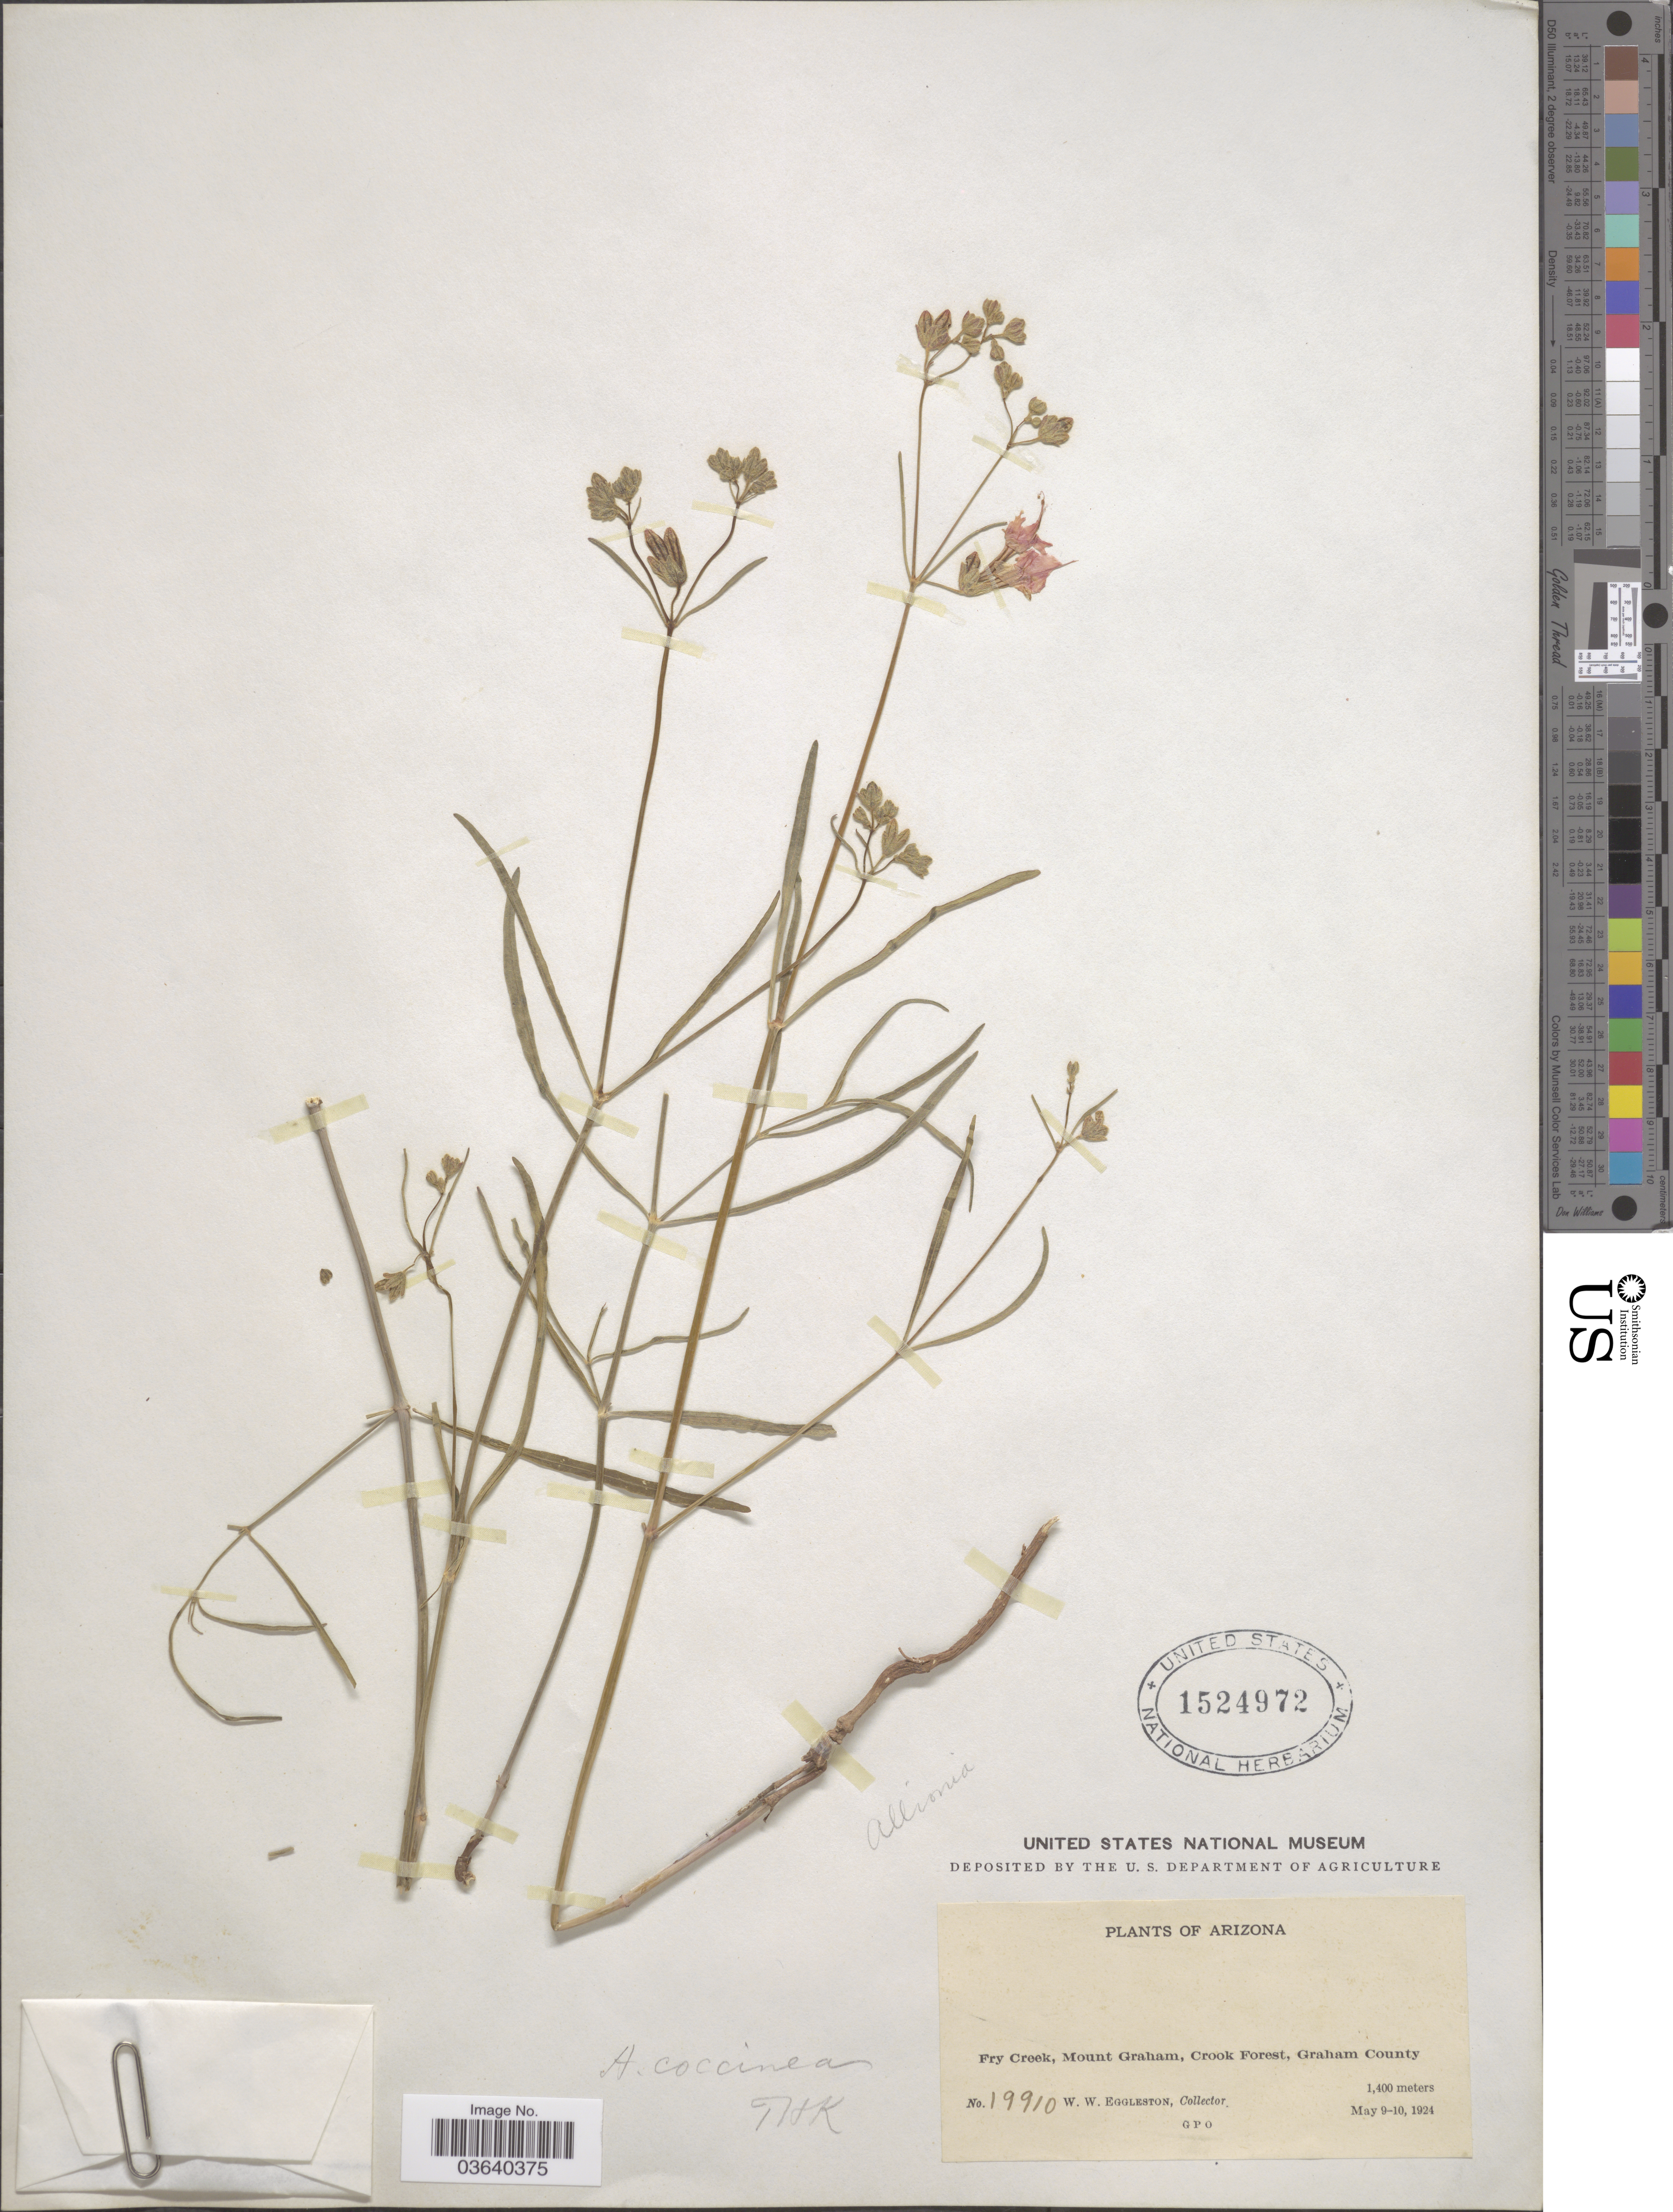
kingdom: Plantae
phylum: Tracheophyta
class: Magnoliopsida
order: Caryophyllales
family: Nyctaginaceae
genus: Mirabilis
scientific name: Mirabilis coccinea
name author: (Torr.) Benth. & Hook. f.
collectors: W. W. Eggleston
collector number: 19910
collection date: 1924-05-09/1924-05-10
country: United States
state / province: Arizona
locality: Fry Creek, Mount Graham, Crook Forest, Graham County.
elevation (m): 1400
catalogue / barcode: US 1524972